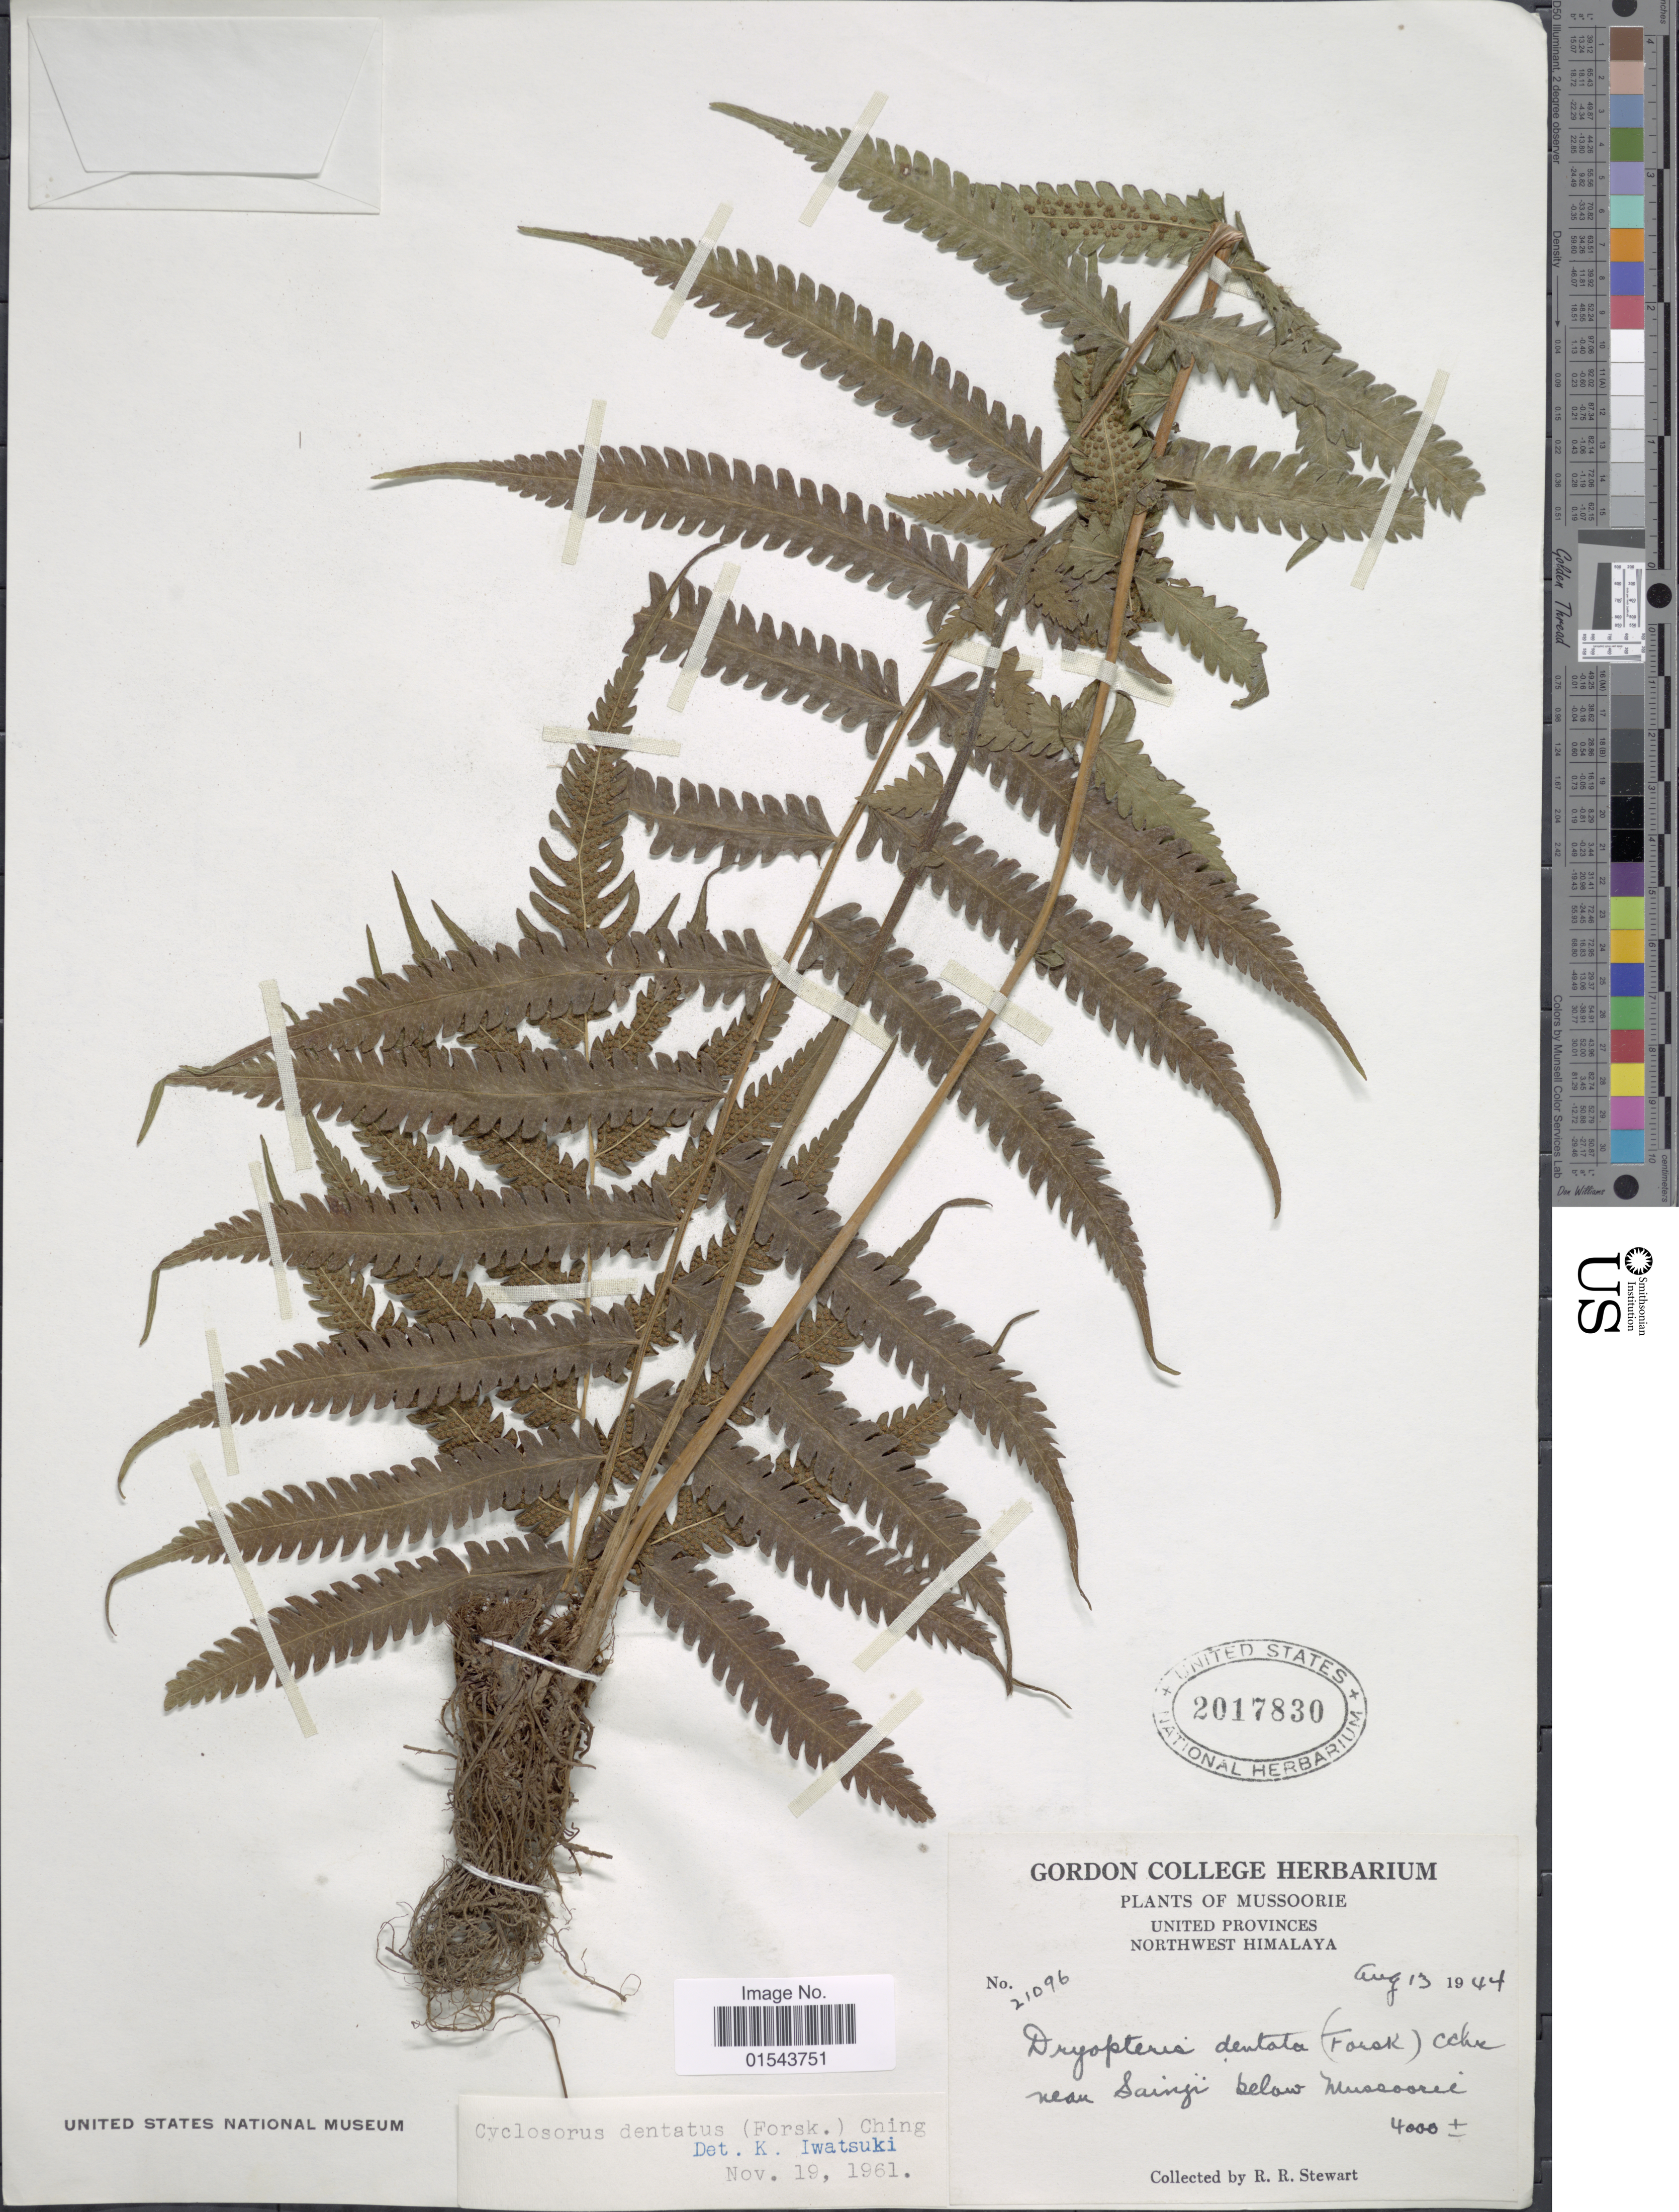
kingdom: Plantae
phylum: Tracheophyta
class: Polypodiopsida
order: Polypodiales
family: Thelypteridaceae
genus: Christella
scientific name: Christella dentata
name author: (Forssk.) Brownsey & Jermy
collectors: R. R. Stewart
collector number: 21096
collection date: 1944-08-13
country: India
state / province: Uttarakhand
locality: Mussoorie. United Province, Northwest Himalaya. near Sainji below Mussoorie.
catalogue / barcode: US 2017830